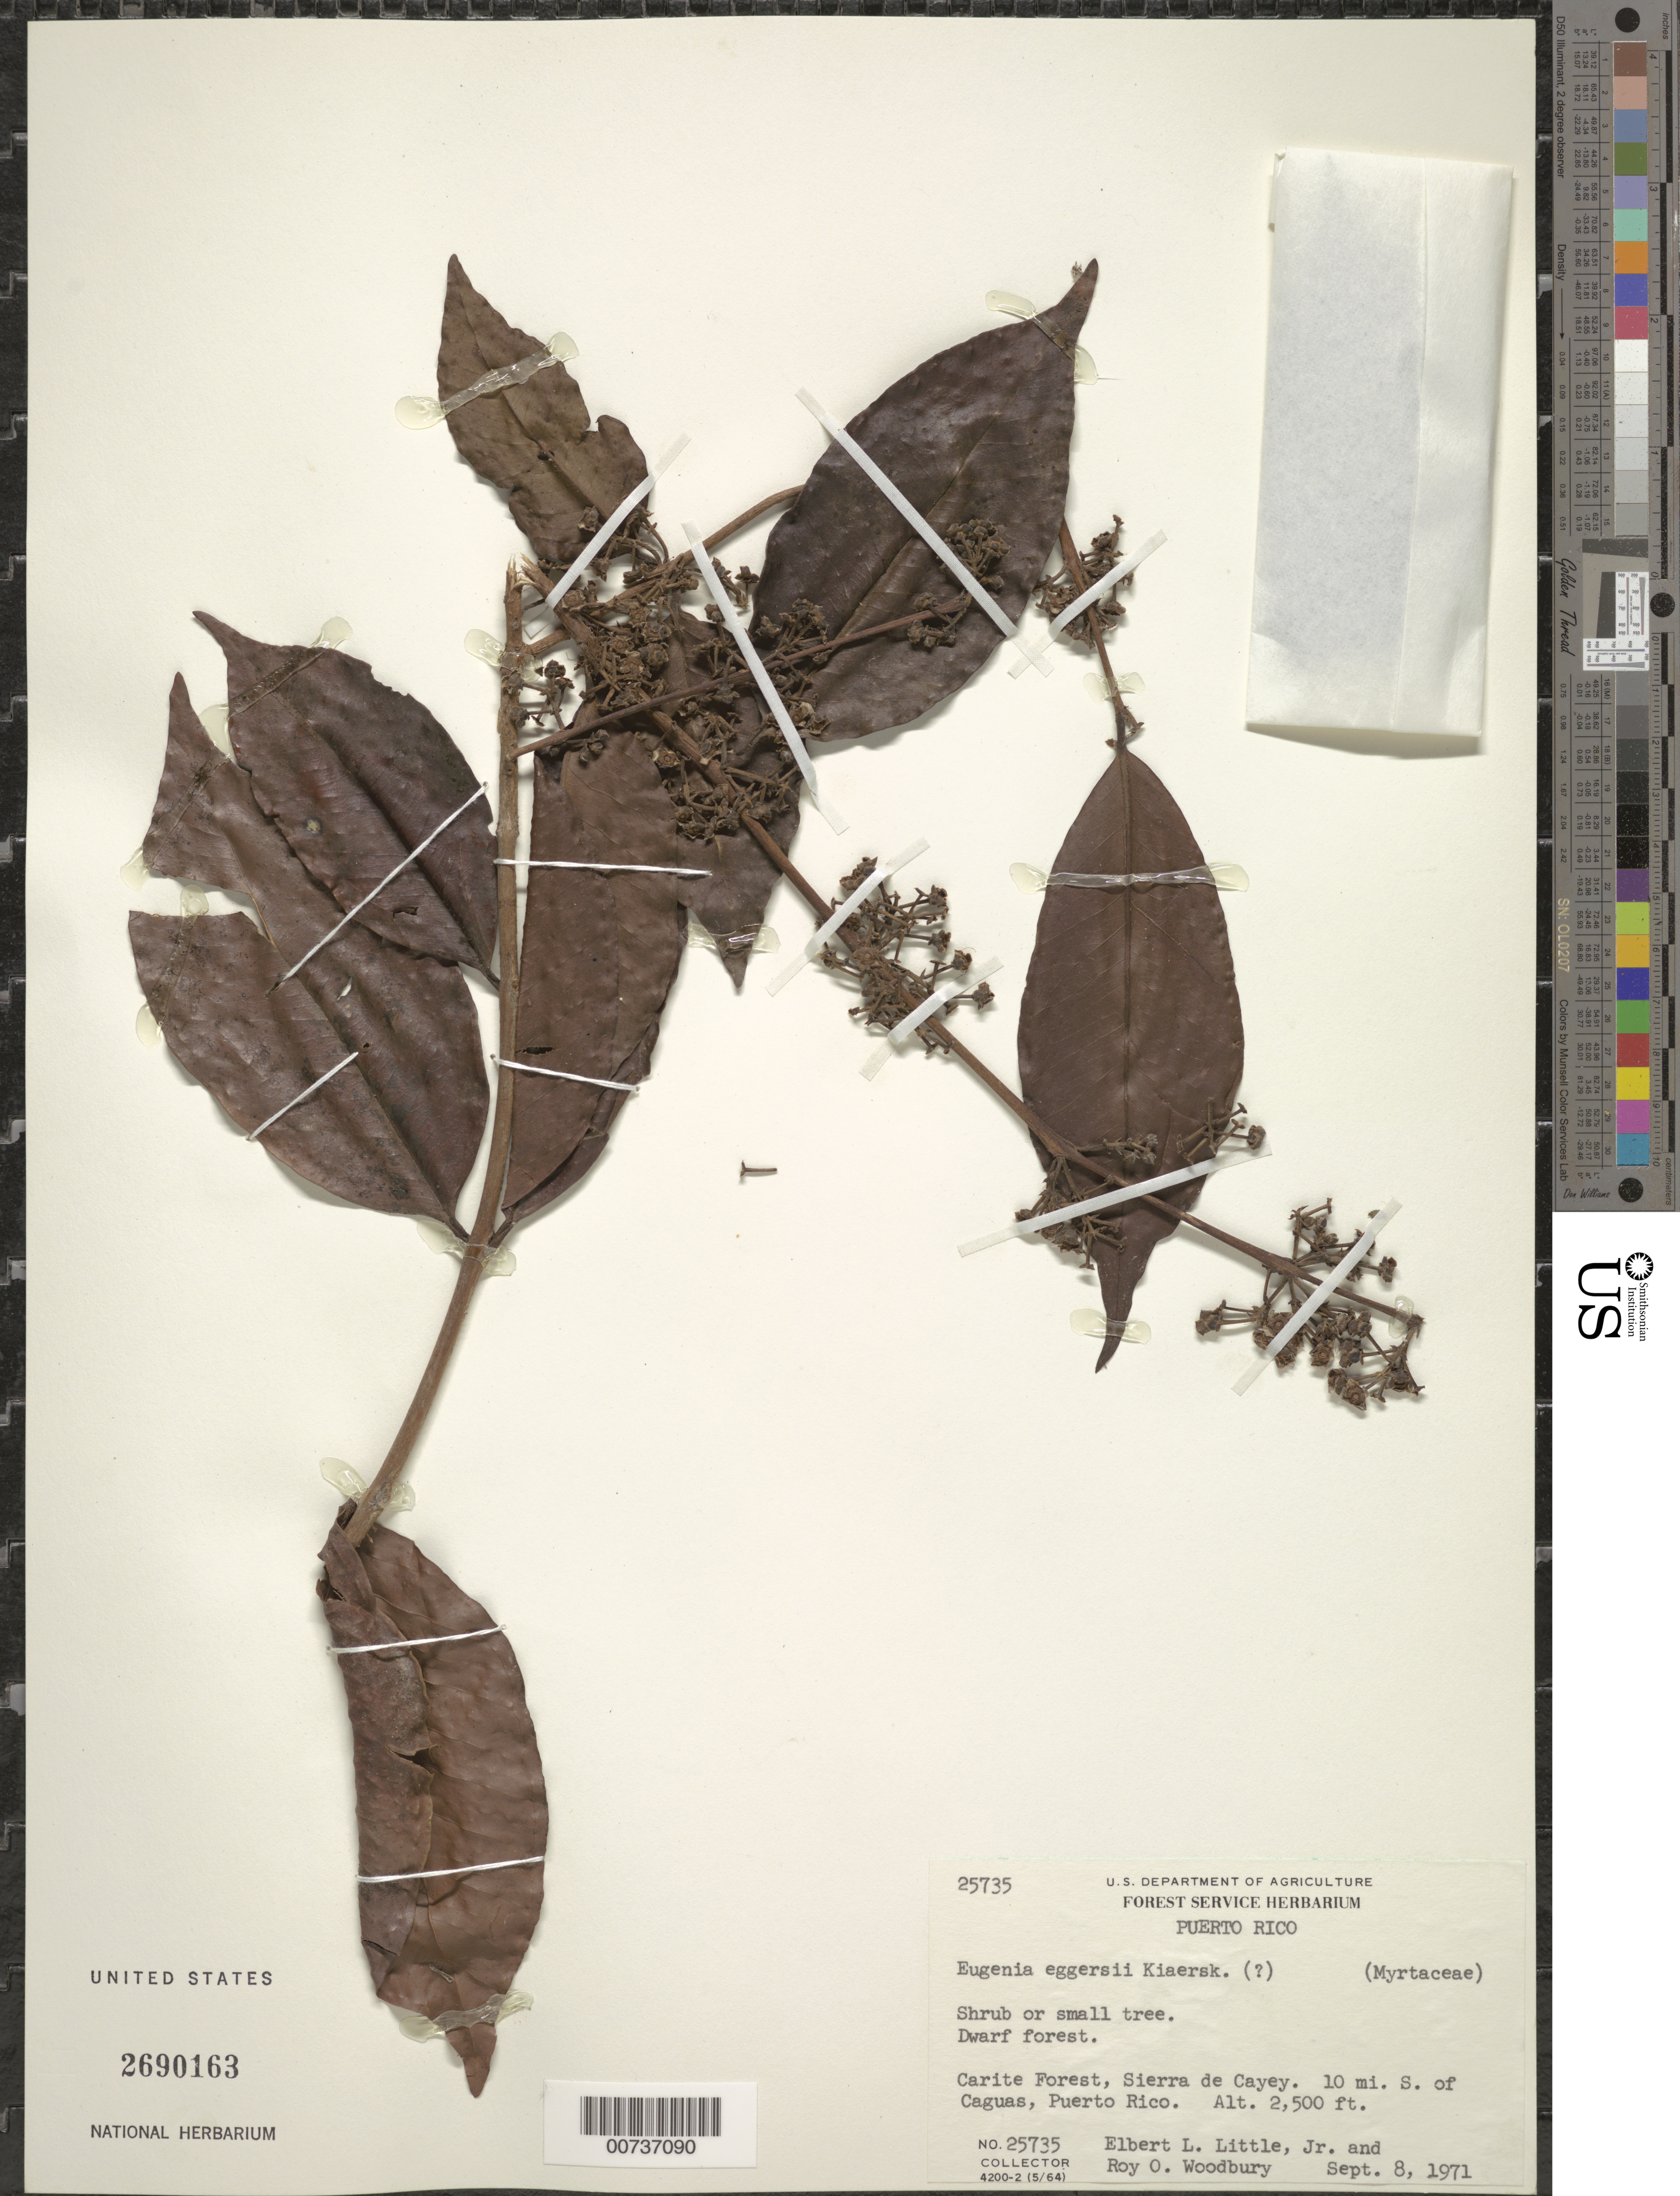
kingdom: Plantae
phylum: Tracheophyta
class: Magnoliopsida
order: Myrtales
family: Myrtaceae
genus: Eugenia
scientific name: Eugenia eggersii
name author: Kiaersk.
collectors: E. L. Little & R. O. Woodbury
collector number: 25735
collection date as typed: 08 Sep 1971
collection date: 1971-09-08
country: Puerto Rico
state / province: Cayey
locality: Carite Forest, Sierra de Cayey. 10 miles S of Caguas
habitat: Dwarf forest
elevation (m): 762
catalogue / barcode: US 2690163